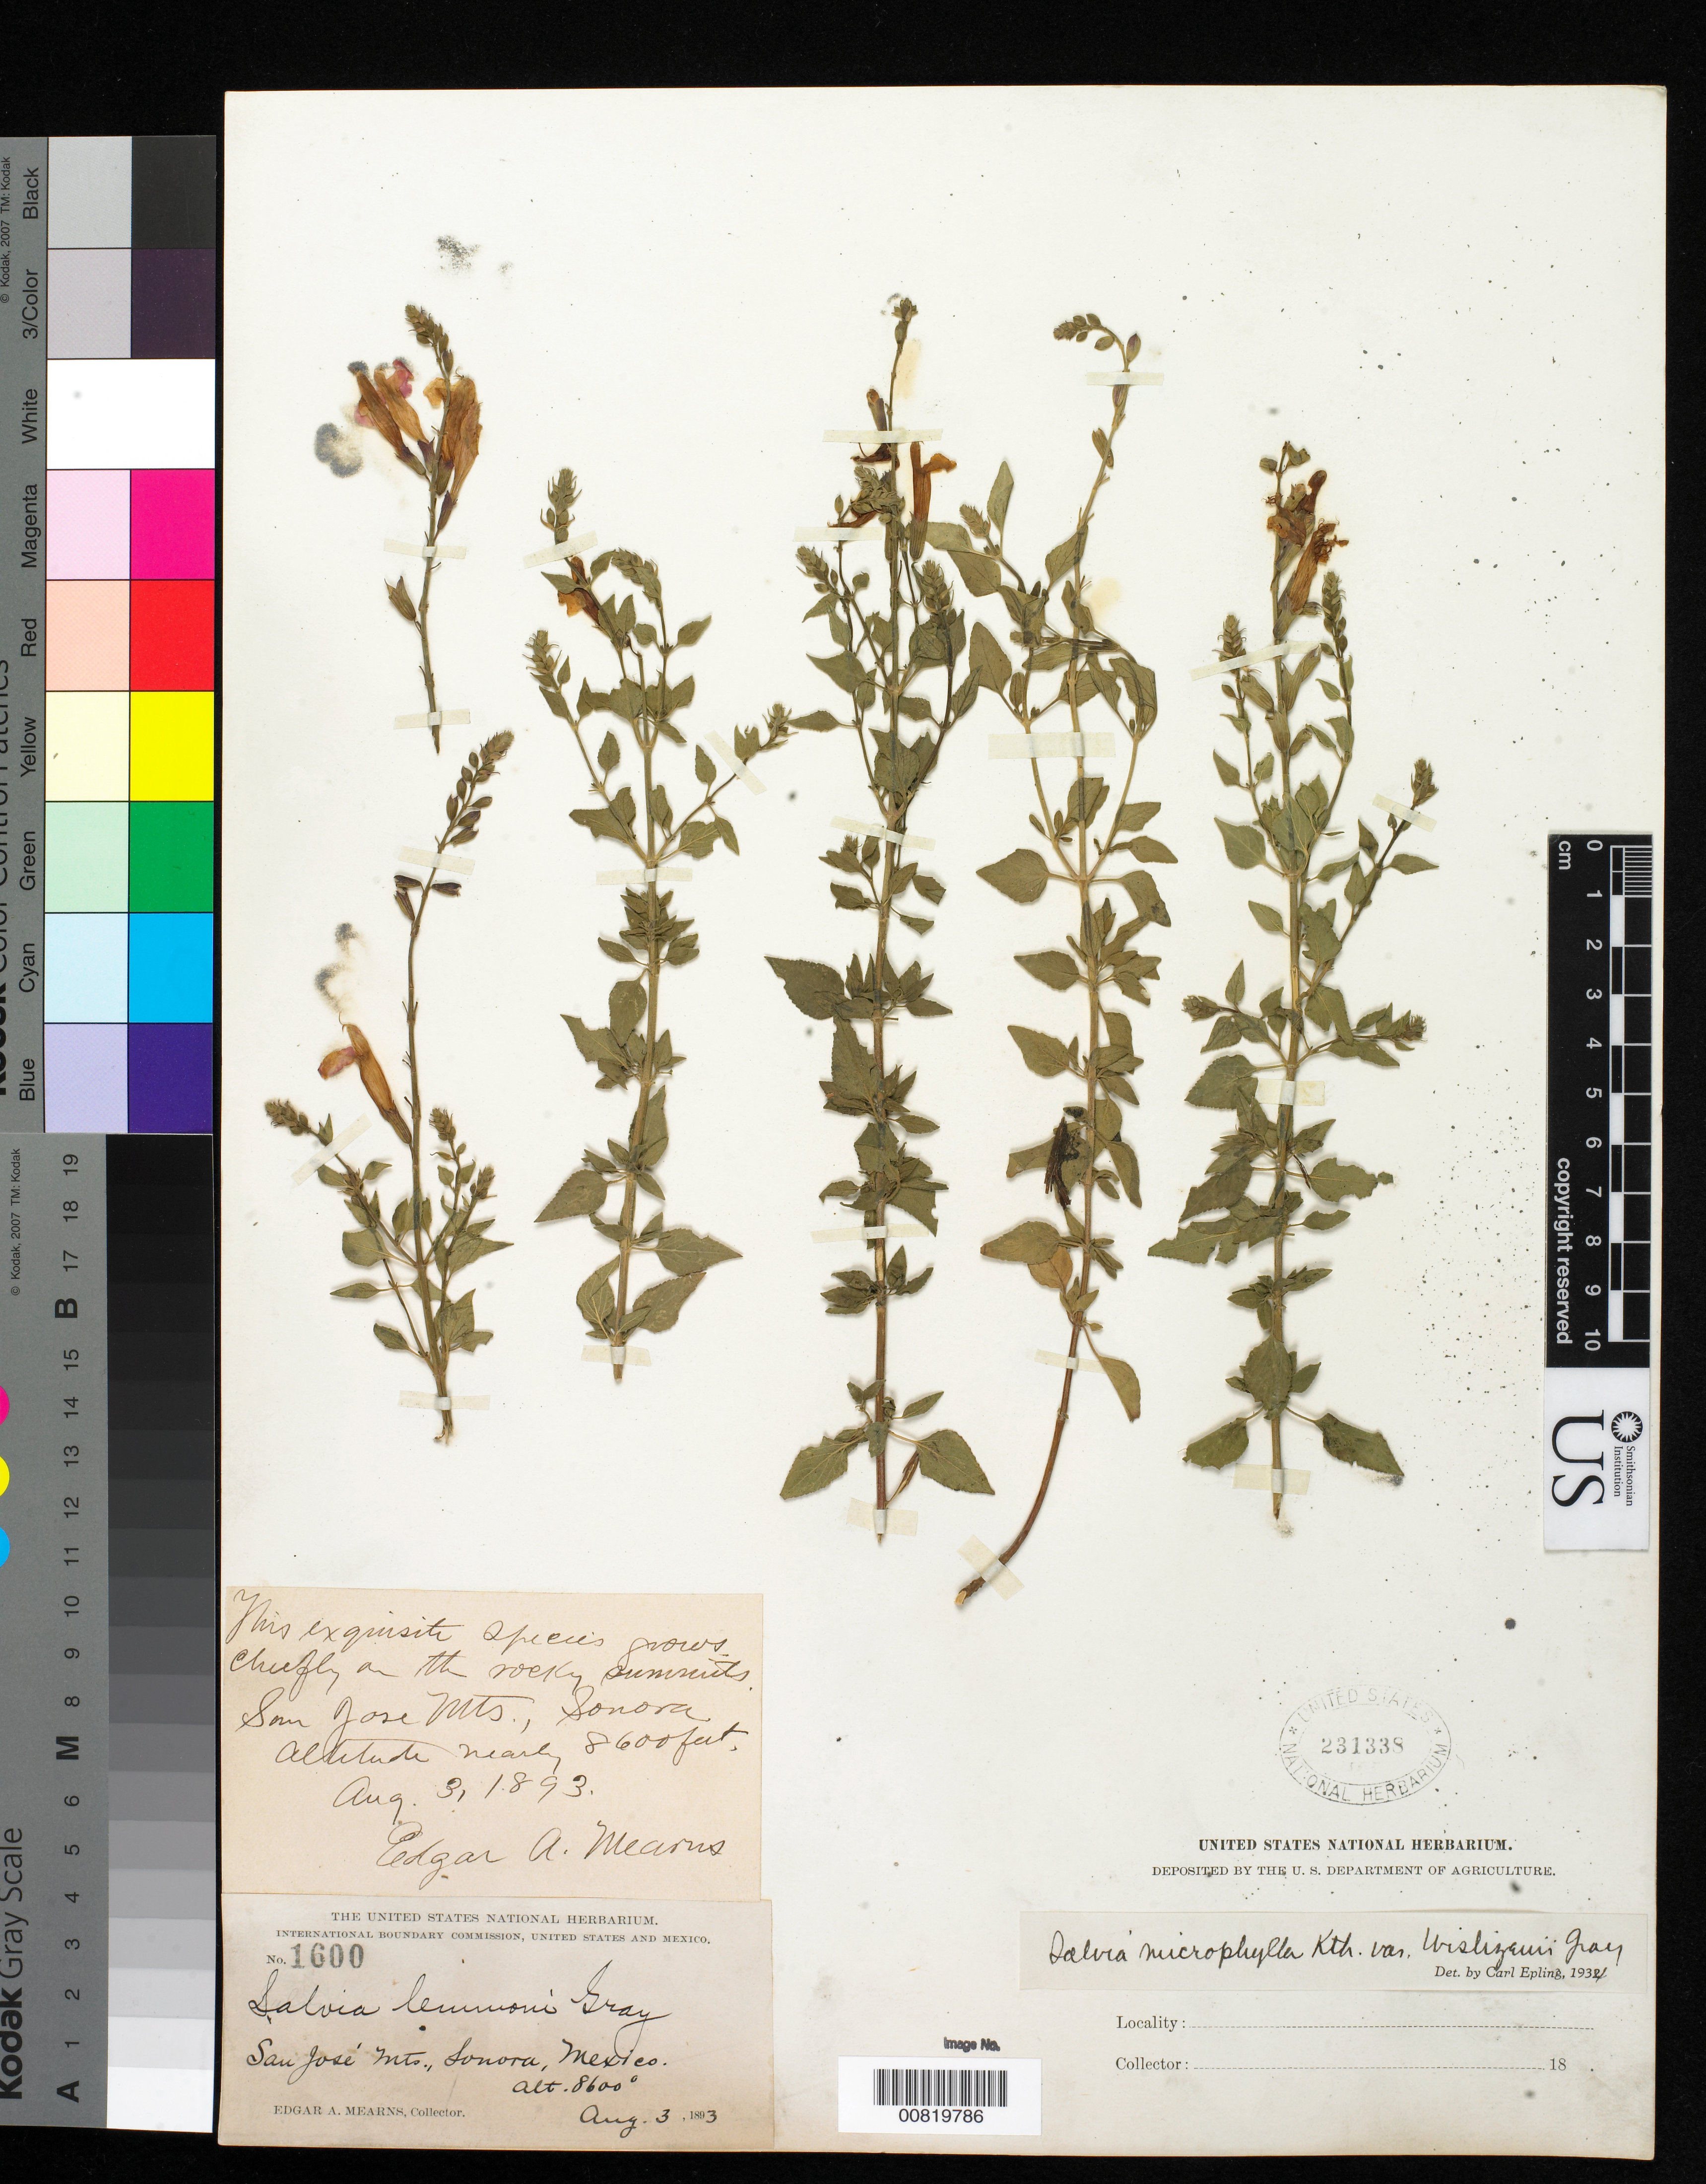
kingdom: Plantae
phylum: Tracheophyta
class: Magnoliopsida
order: Lamiales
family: Lamiaceae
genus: Salvia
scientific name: Salvia microphylla var. wislizenii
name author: A. Gray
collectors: E. A. Mearns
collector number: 1600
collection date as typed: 03 Aug 1893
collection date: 1893-08-03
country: Mexico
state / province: Sonora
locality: San José Mts., Sonora.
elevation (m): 2621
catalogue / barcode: US 231338